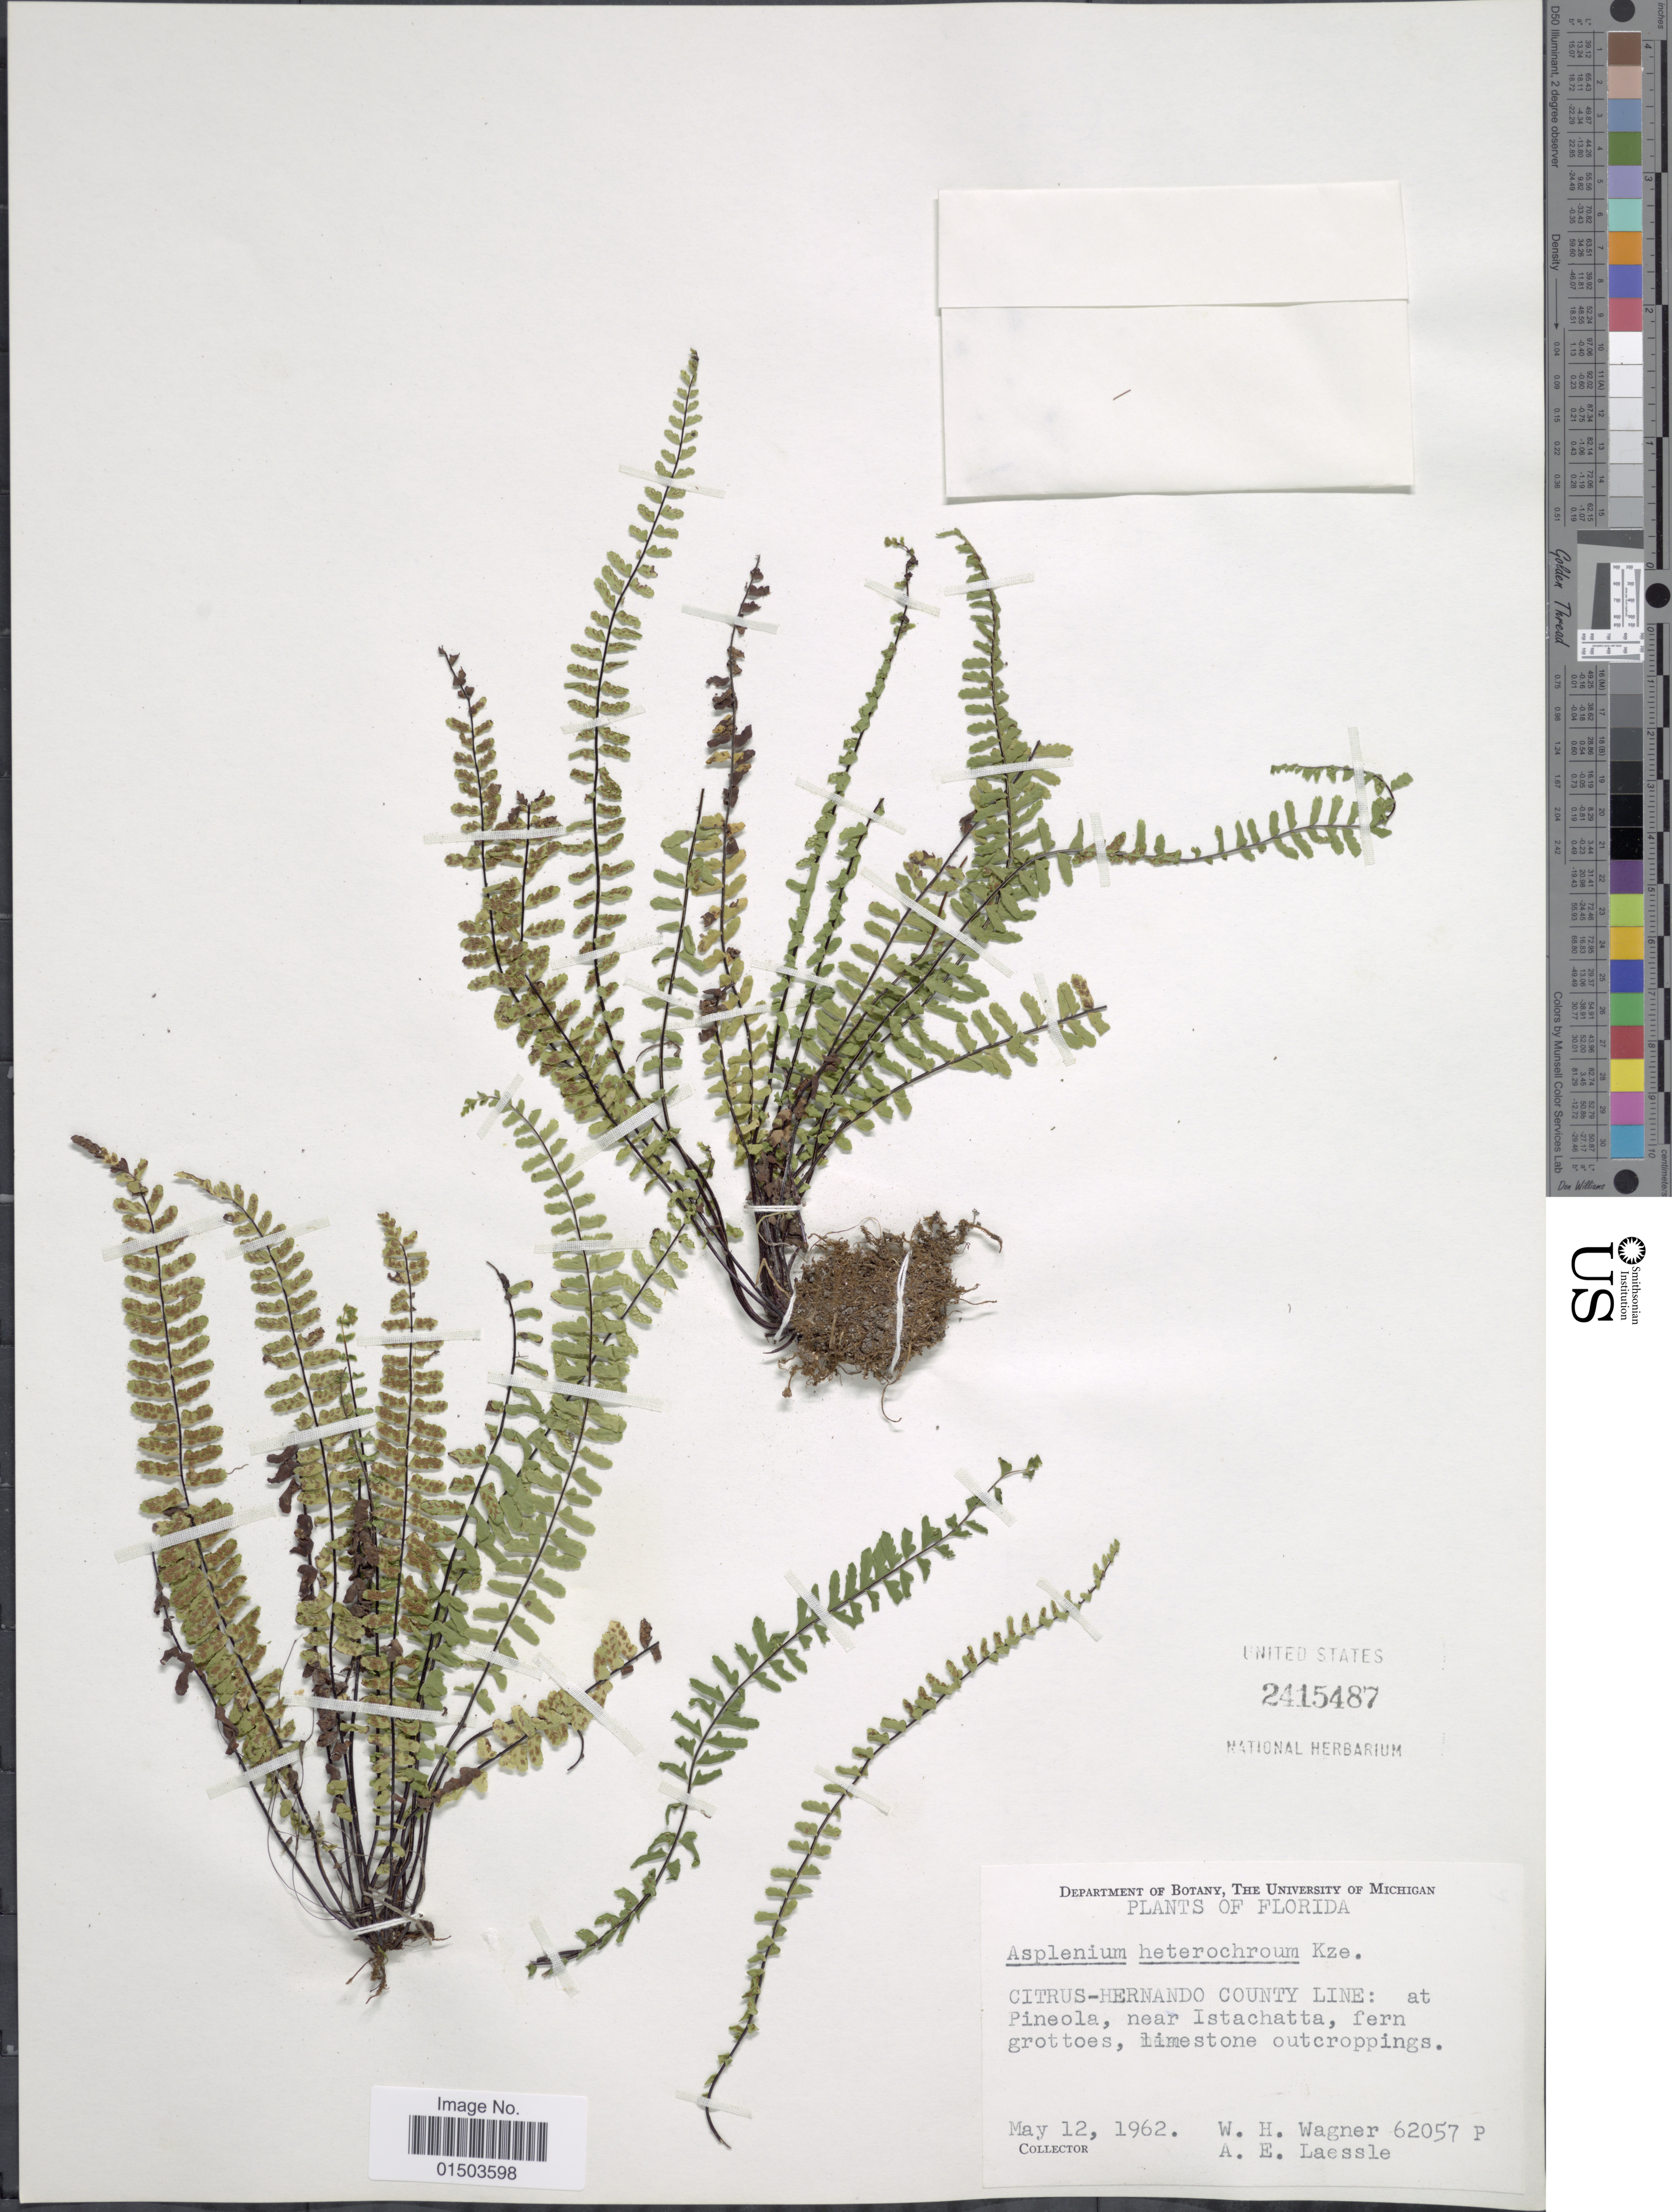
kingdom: Plantae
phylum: Tracheophyta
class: Polypodiopsida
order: Polypodiales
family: Aspleniaceae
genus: Asplenium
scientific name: Asplenium heterochroum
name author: Kunze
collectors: W. H. Wagner & A. Laessle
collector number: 62057P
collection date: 1962-05-12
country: United States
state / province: Florida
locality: Florida, Citrus-Hernando County Line: at Pineola, near Istachatta, fern grottoes, limestone outcroppings.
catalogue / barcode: US 2415487